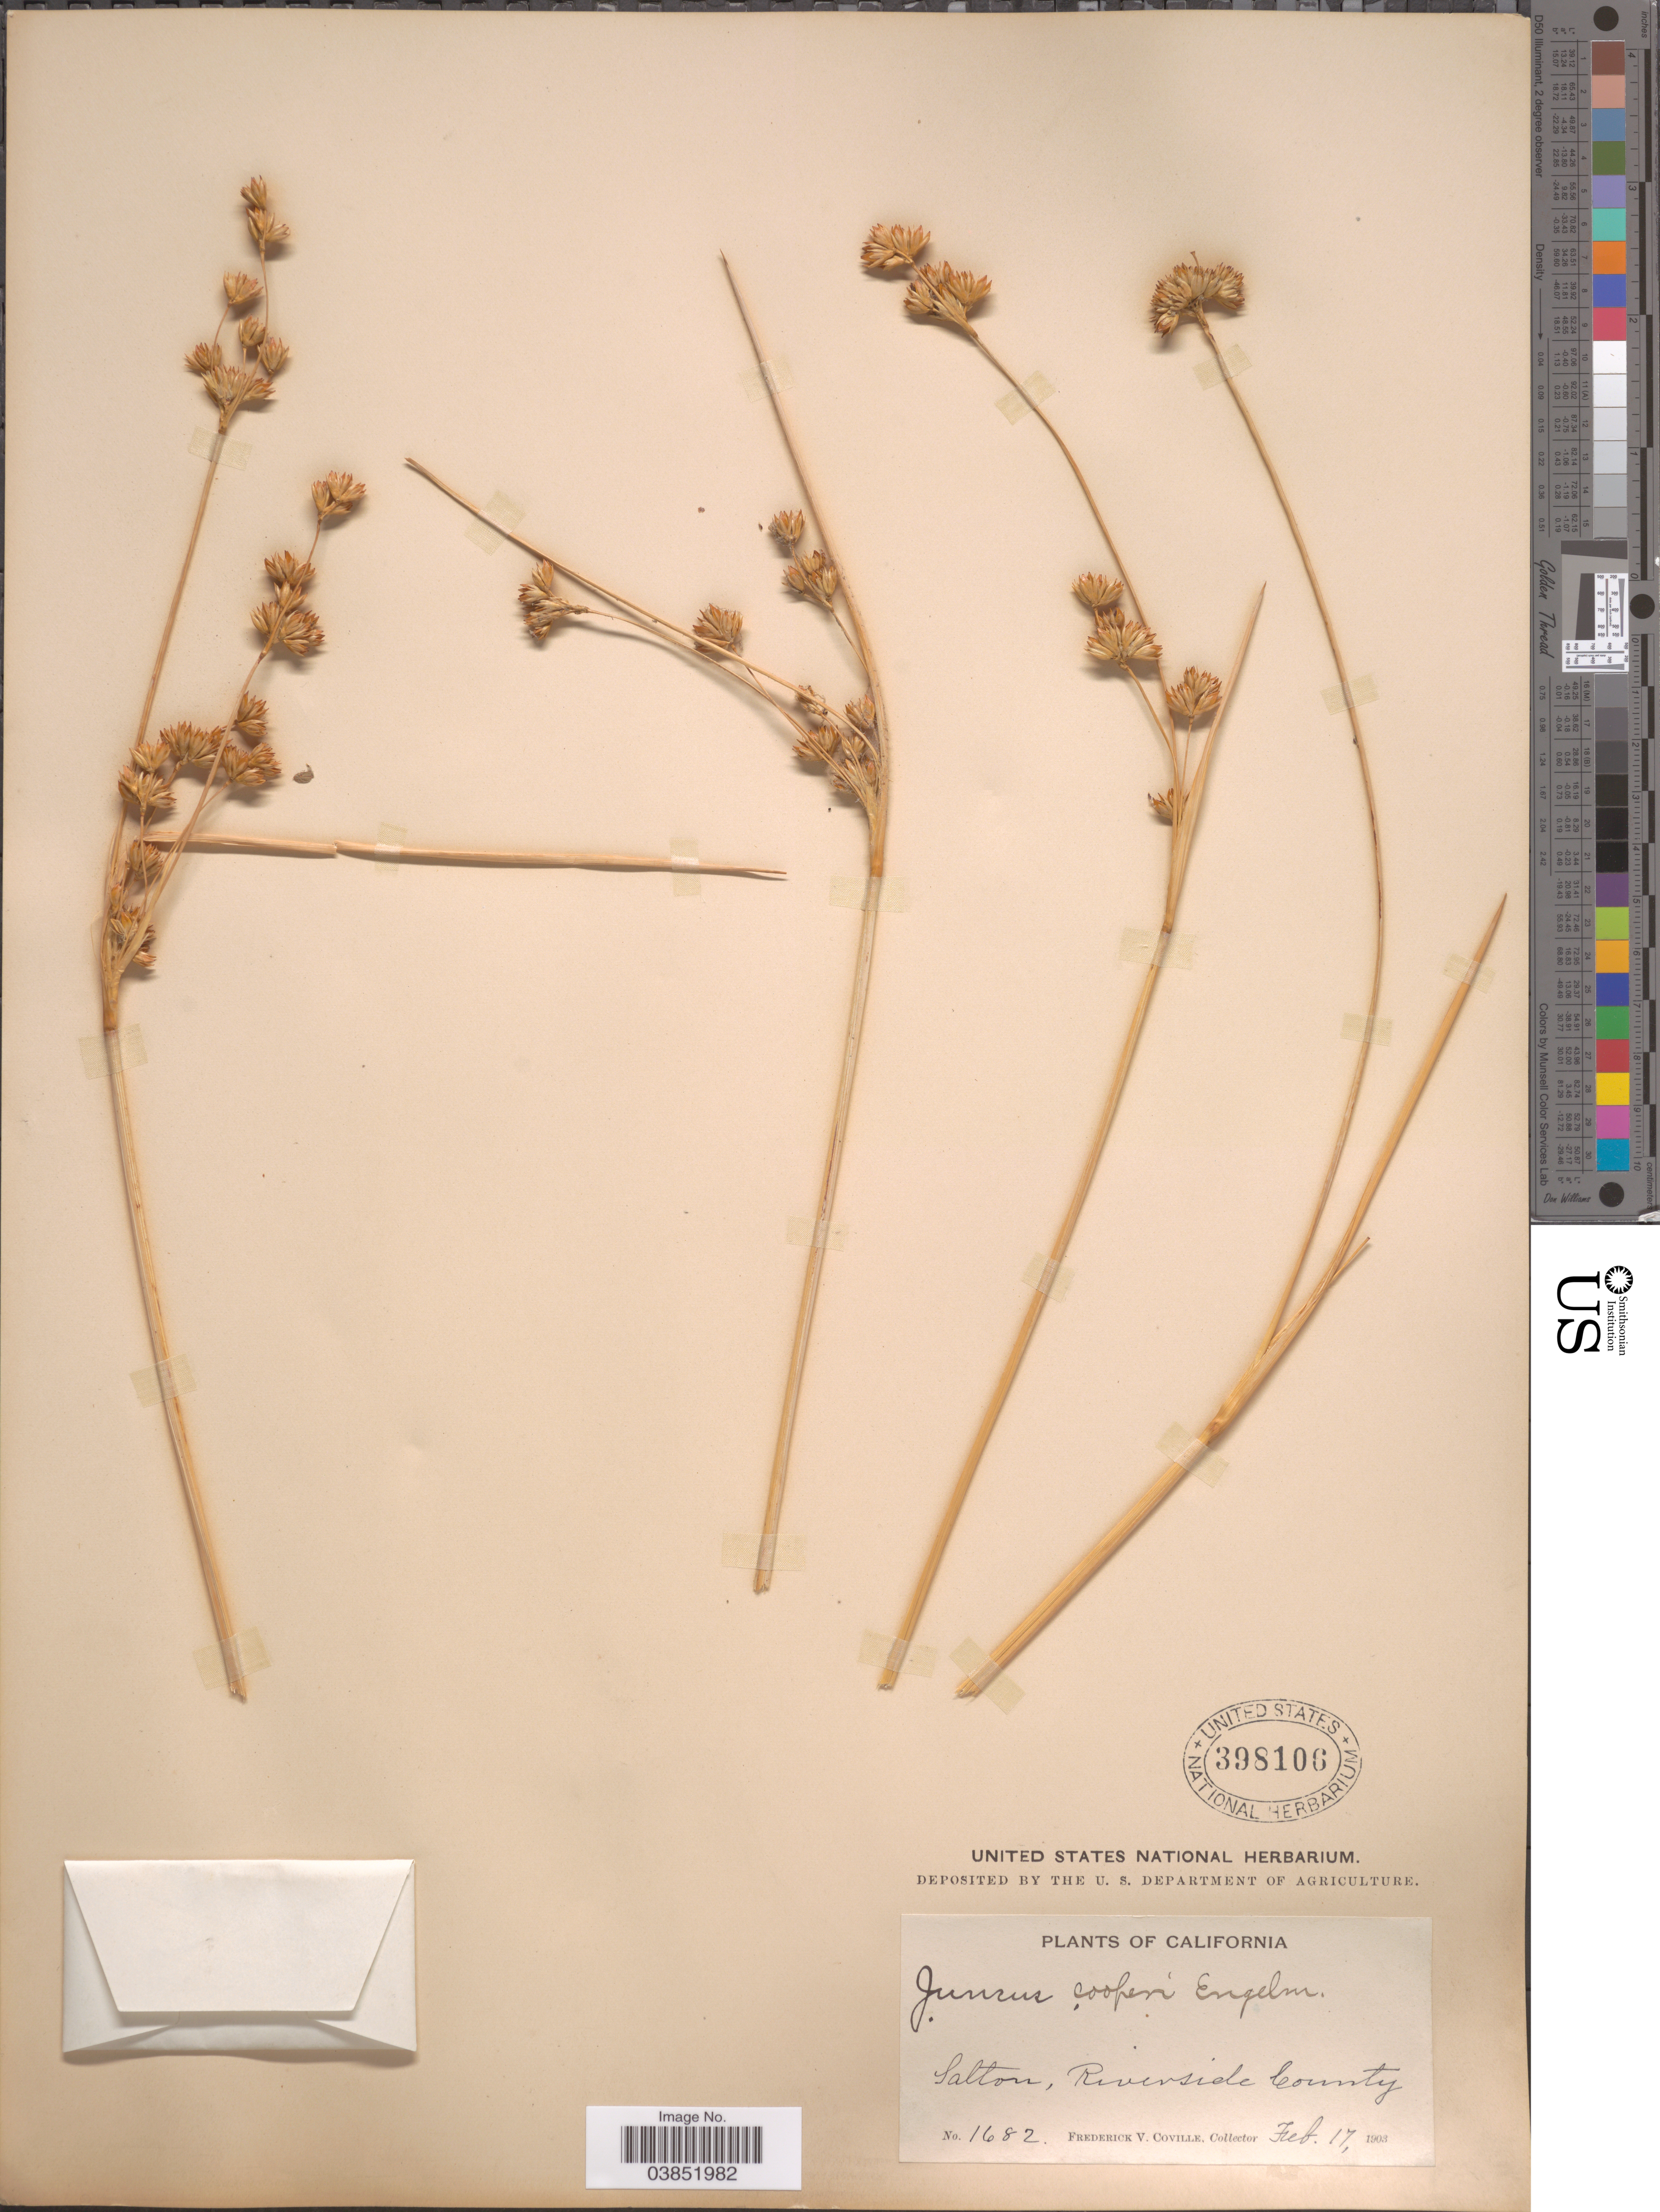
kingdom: Plantae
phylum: Tracheophyta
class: Liliopsida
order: Poales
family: Juncaceae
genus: Juncus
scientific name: Juncus cooperi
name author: Engelm.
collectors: F. V. Coville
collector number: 1682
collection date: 1903-02-17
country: United States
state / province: California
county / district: Riverside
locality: Salton, Riverside County.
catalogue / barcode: US 398106